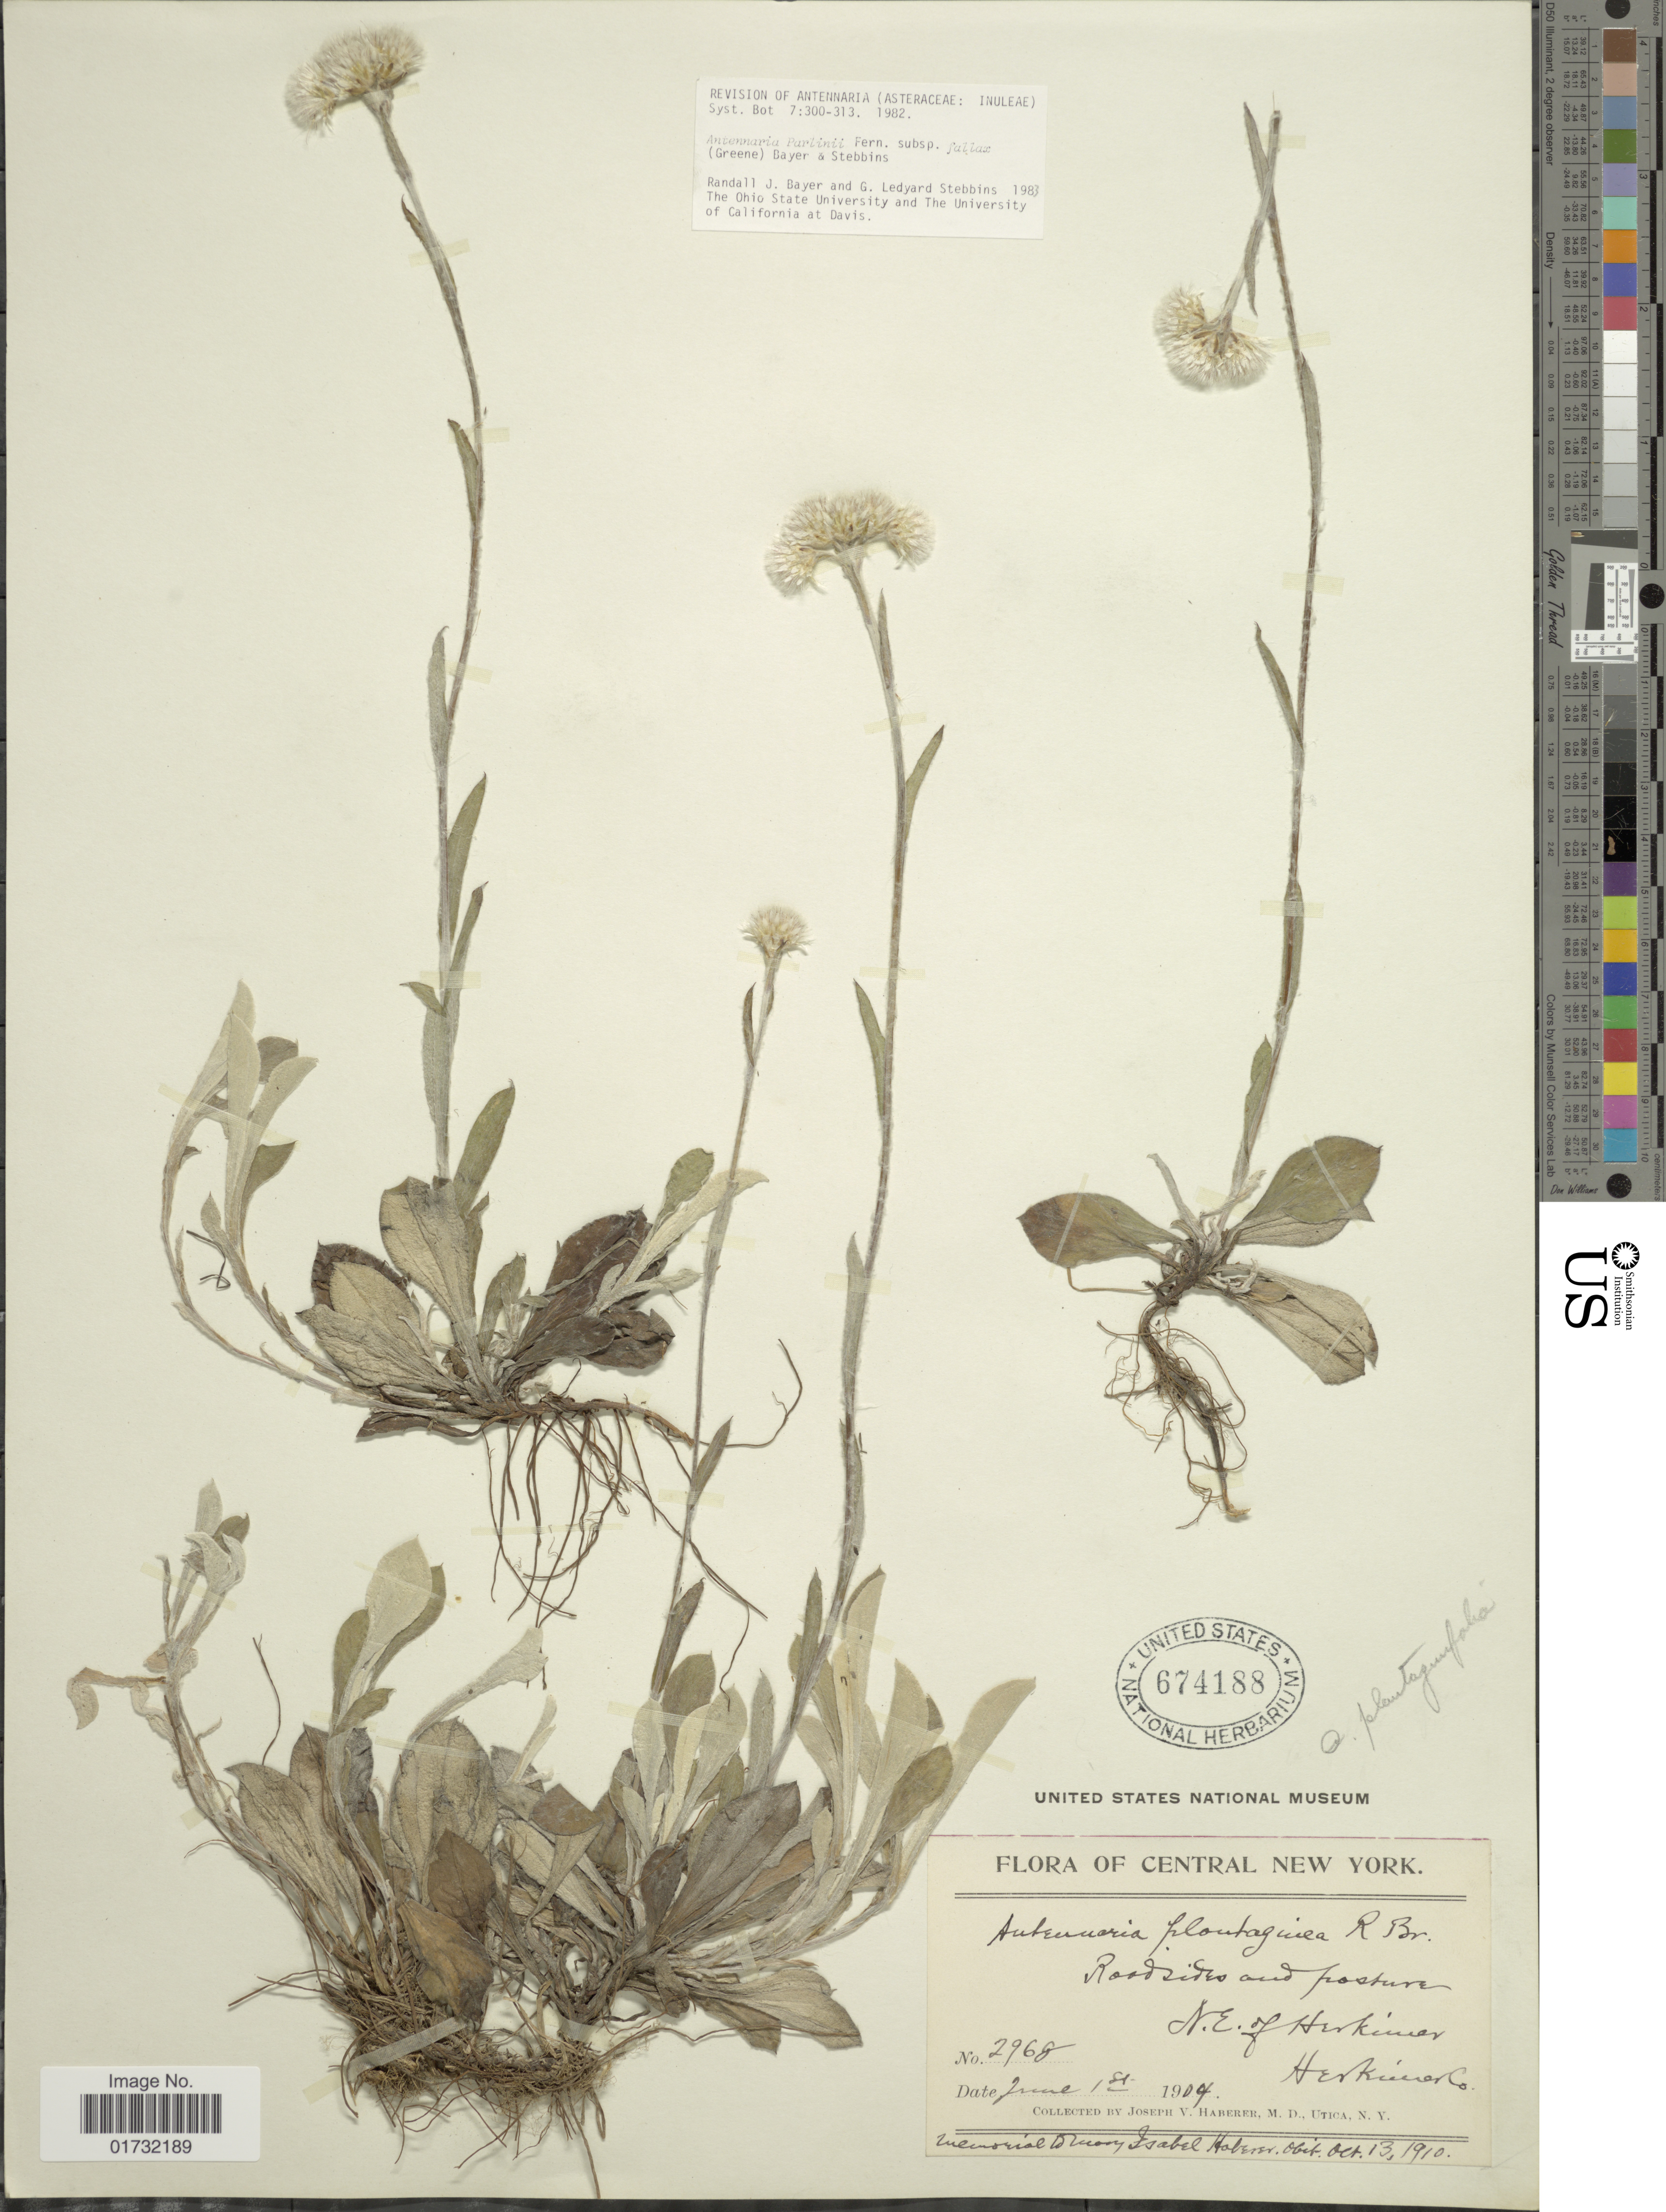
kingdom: Plantae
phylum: Tracheophyta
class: Magnoliopsida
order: Asterales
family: Asteraceae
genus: Antennaria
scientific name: Antennaria parlinii subsp. fallax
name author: (Greene) R.J. Bayer & Stebbins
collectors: J. V. Haberer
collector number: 2968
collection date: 1904-06-01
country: United States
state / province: New York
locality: Central New York. N.E. of Herkimer. Herkimer Co.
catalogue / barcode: US 674188